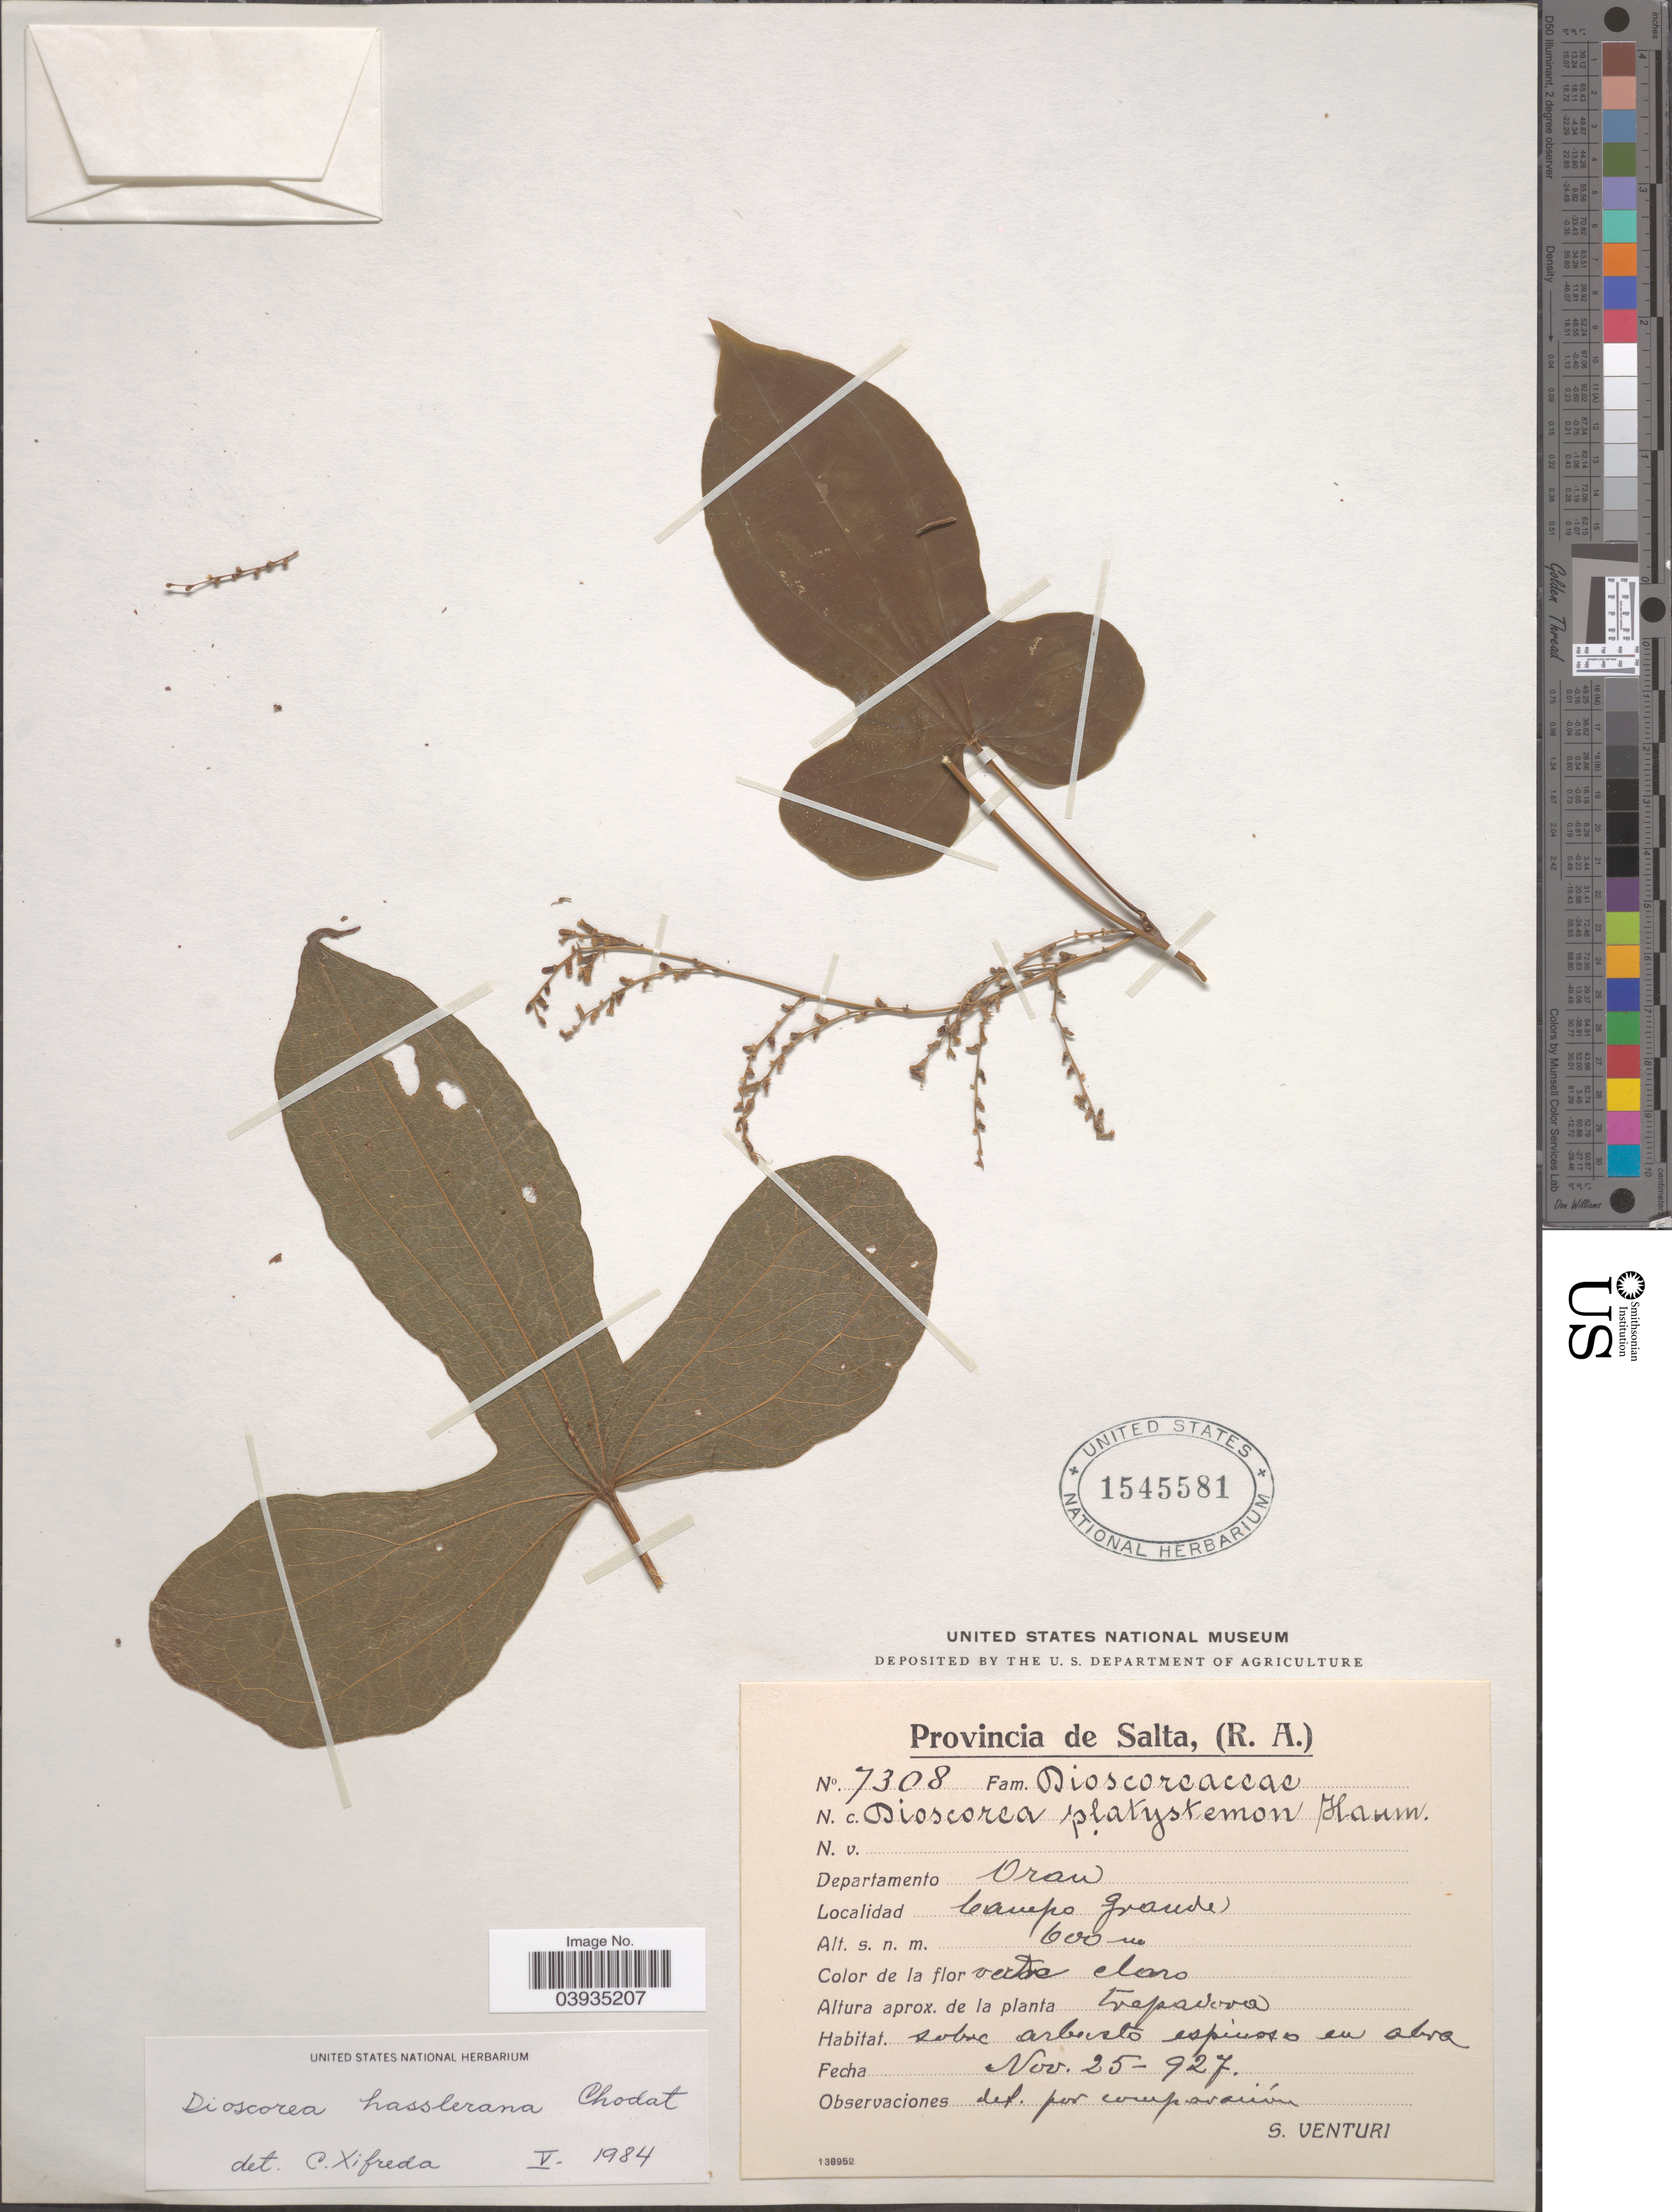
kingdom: Plantae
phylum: Tracheophyta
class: Liliopsida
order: Dioscoreales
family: Dioscoreaceae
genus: Dioscorea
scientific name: Dioscorea hassleriana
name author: Chodat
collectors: S. Venturi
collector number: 7308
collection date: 1927-11-25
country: Argentina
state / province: Salta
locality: Departamento Oran. Campo Grande.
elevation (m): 600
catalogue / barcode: US 1545581